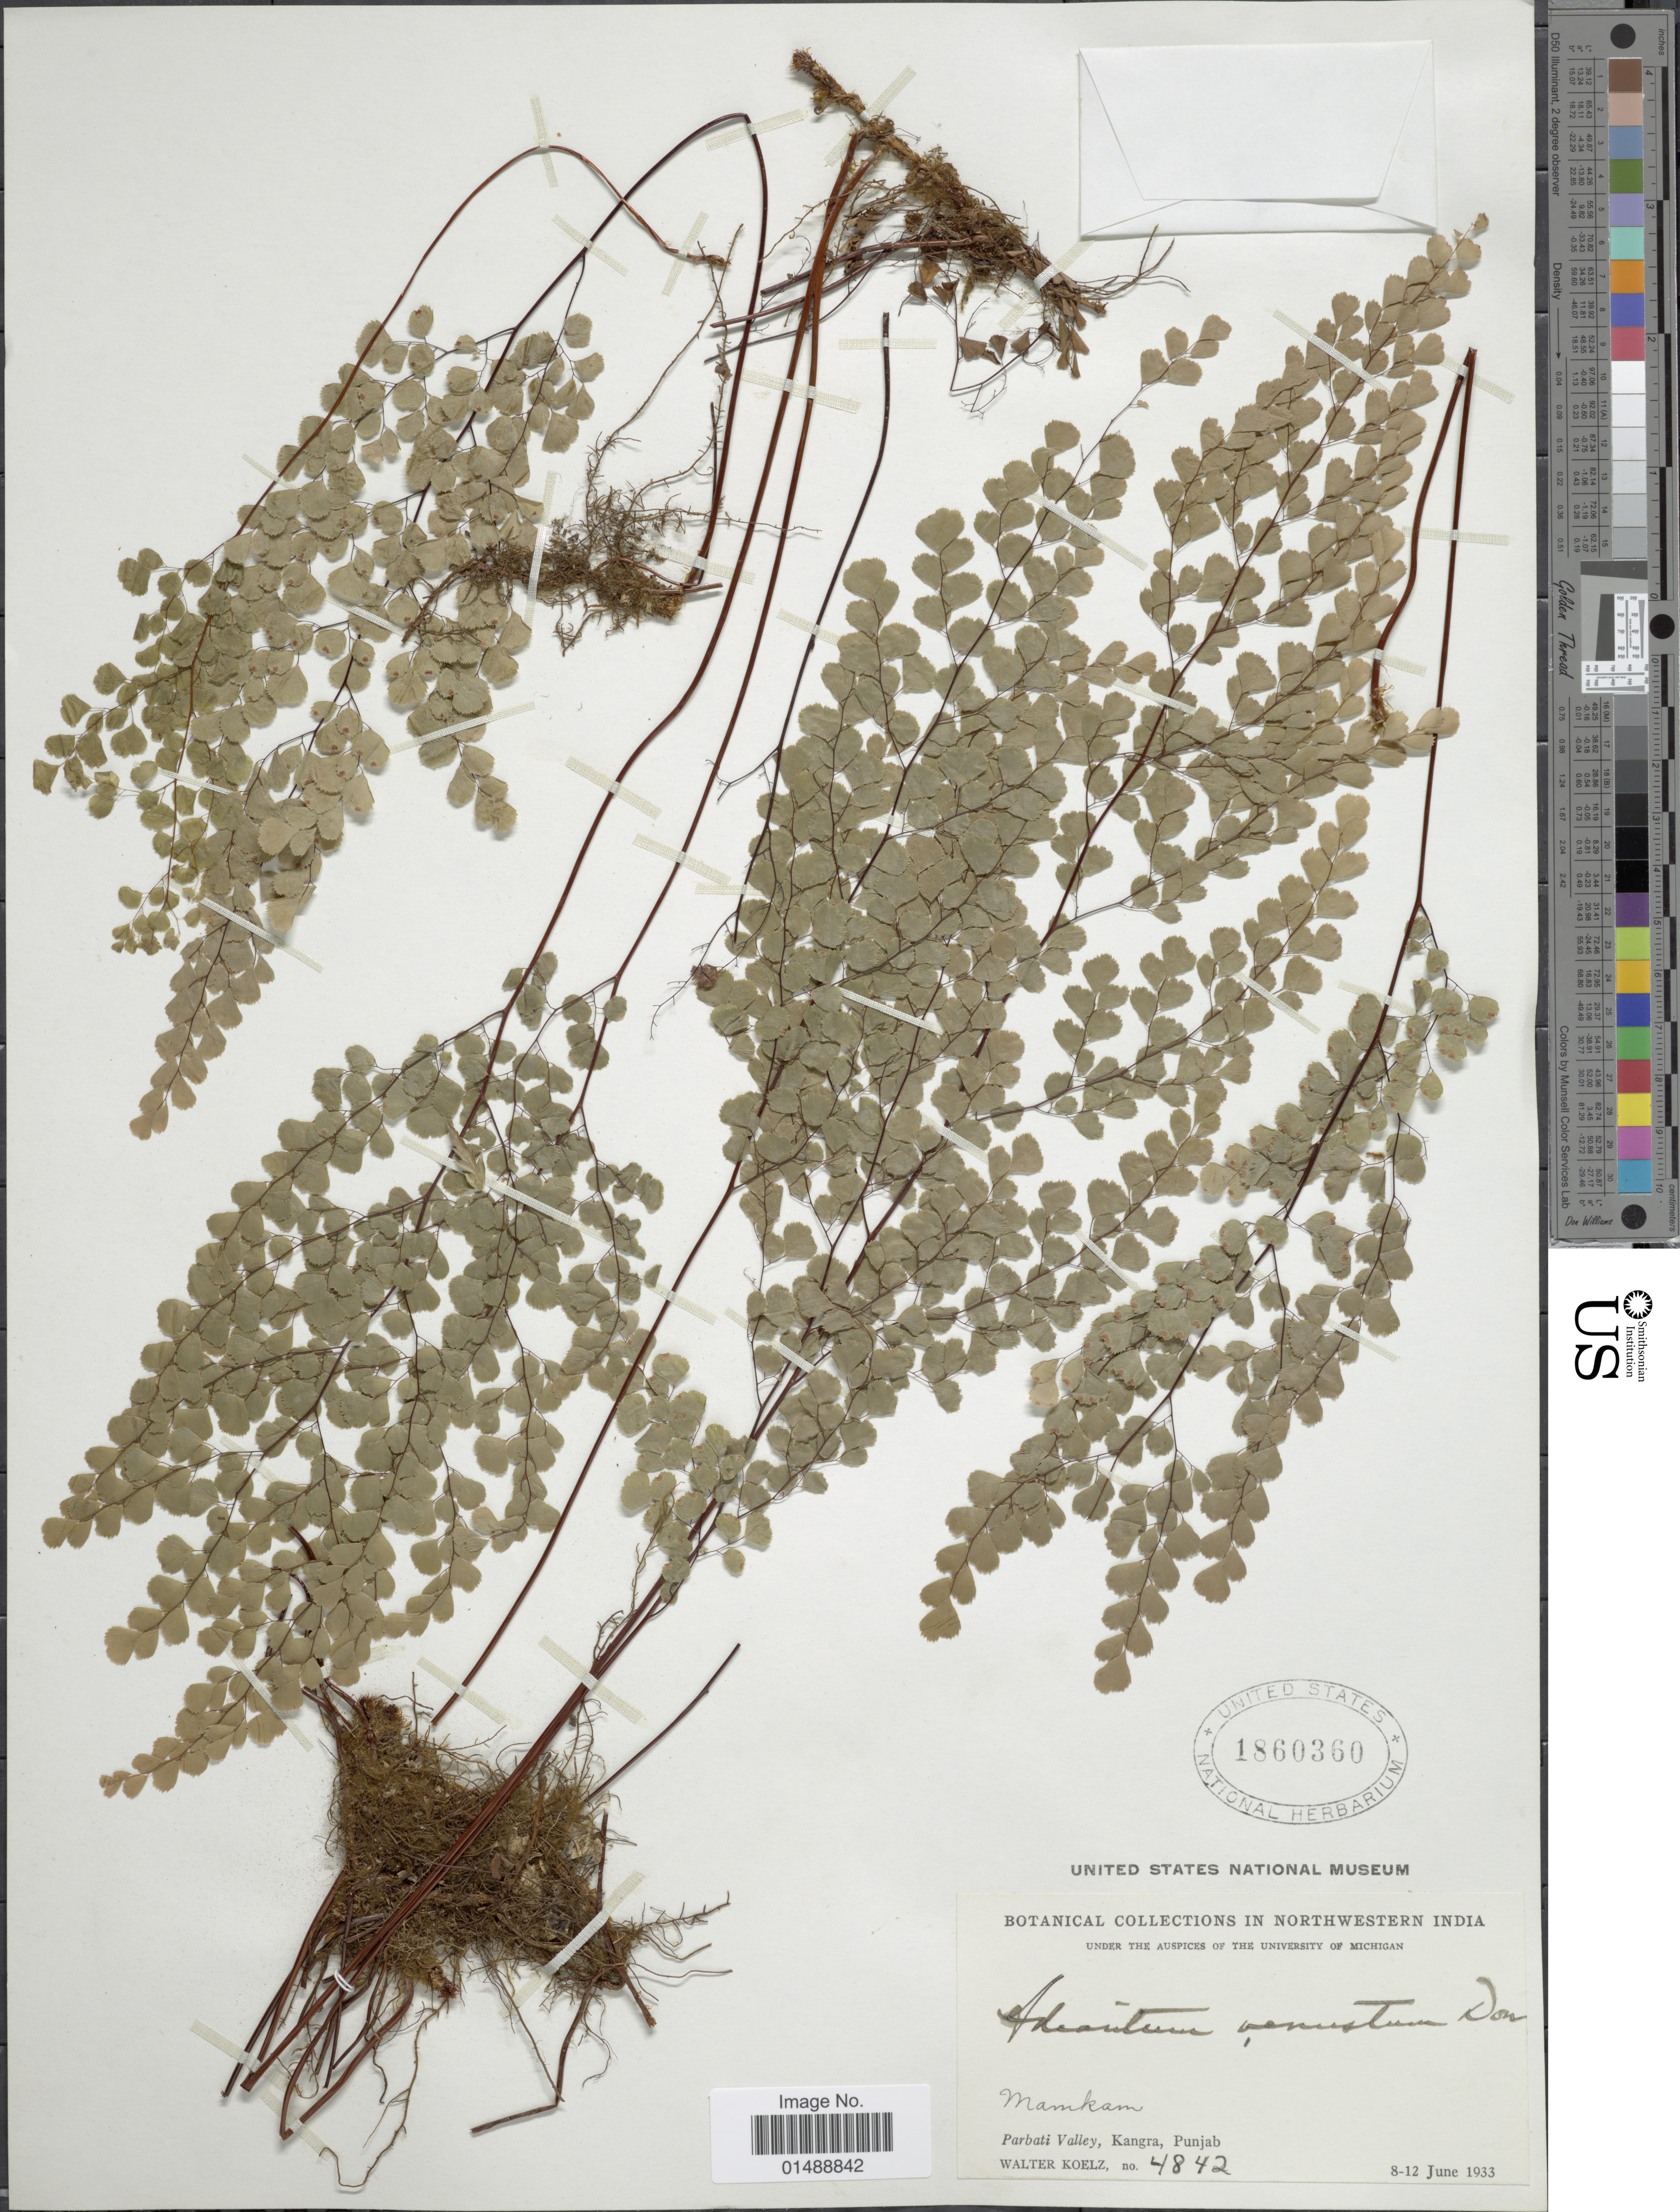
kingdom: Plantae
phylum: Tracheophyta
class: Polypodiopsida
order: Polypodiales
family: Pteridaceae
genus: Adiantum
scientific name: Adiantum venustum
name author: D. Don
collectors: W. N. Koelz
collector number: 4842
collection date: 1933-06-08/1933-06-12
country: India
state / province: Himachal Pradesh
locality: Northwestern India, Mamkam, Parbati Valley, Kangra, Punjab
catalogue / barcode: US 1860360